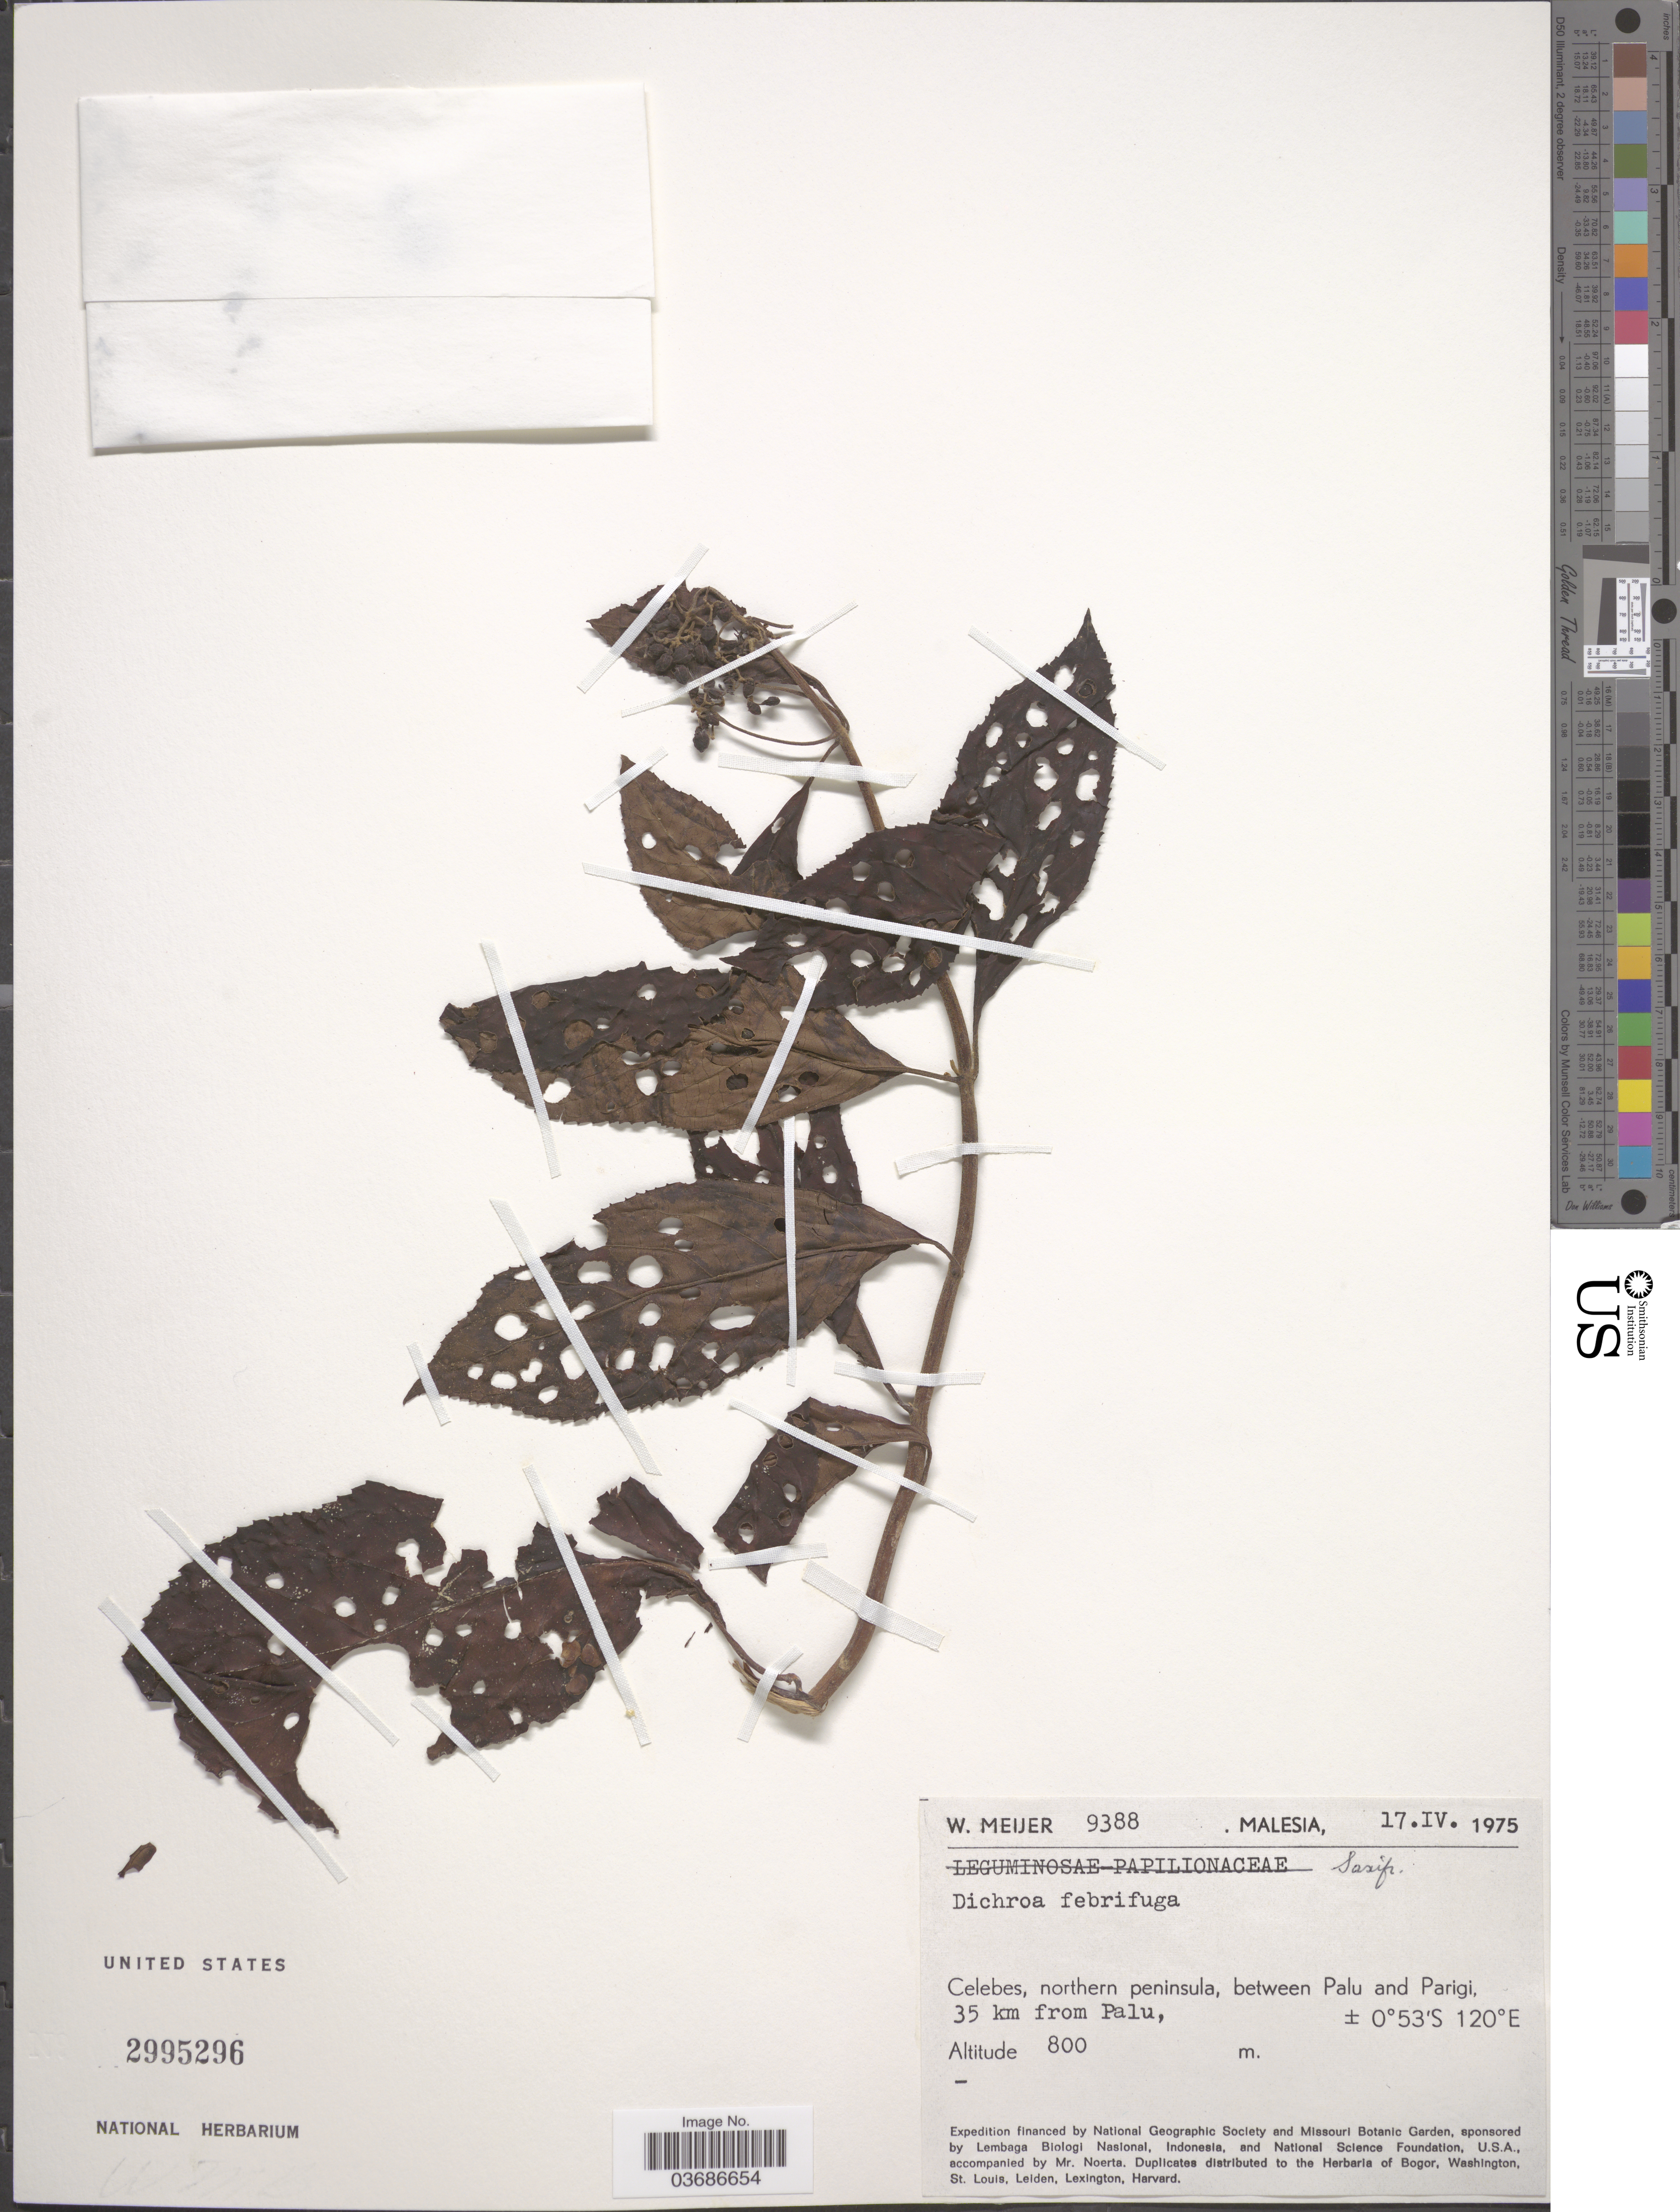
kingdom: Plantae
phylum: Tracheophyta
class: Magnoliopsida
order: Cornales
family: Hydrangeaceae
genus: Hydrangea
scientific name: Hydrangea febrifuga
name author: (Lour.) Y. De Smet & C. Granados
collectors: W. Meijer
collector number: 9388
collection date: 1975-04-17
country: Malaysia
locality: Malesia. Celebes, northern peninsula, between Palu and Parigi, 35 km from Palu.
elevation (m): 800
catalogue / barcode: US 2995296